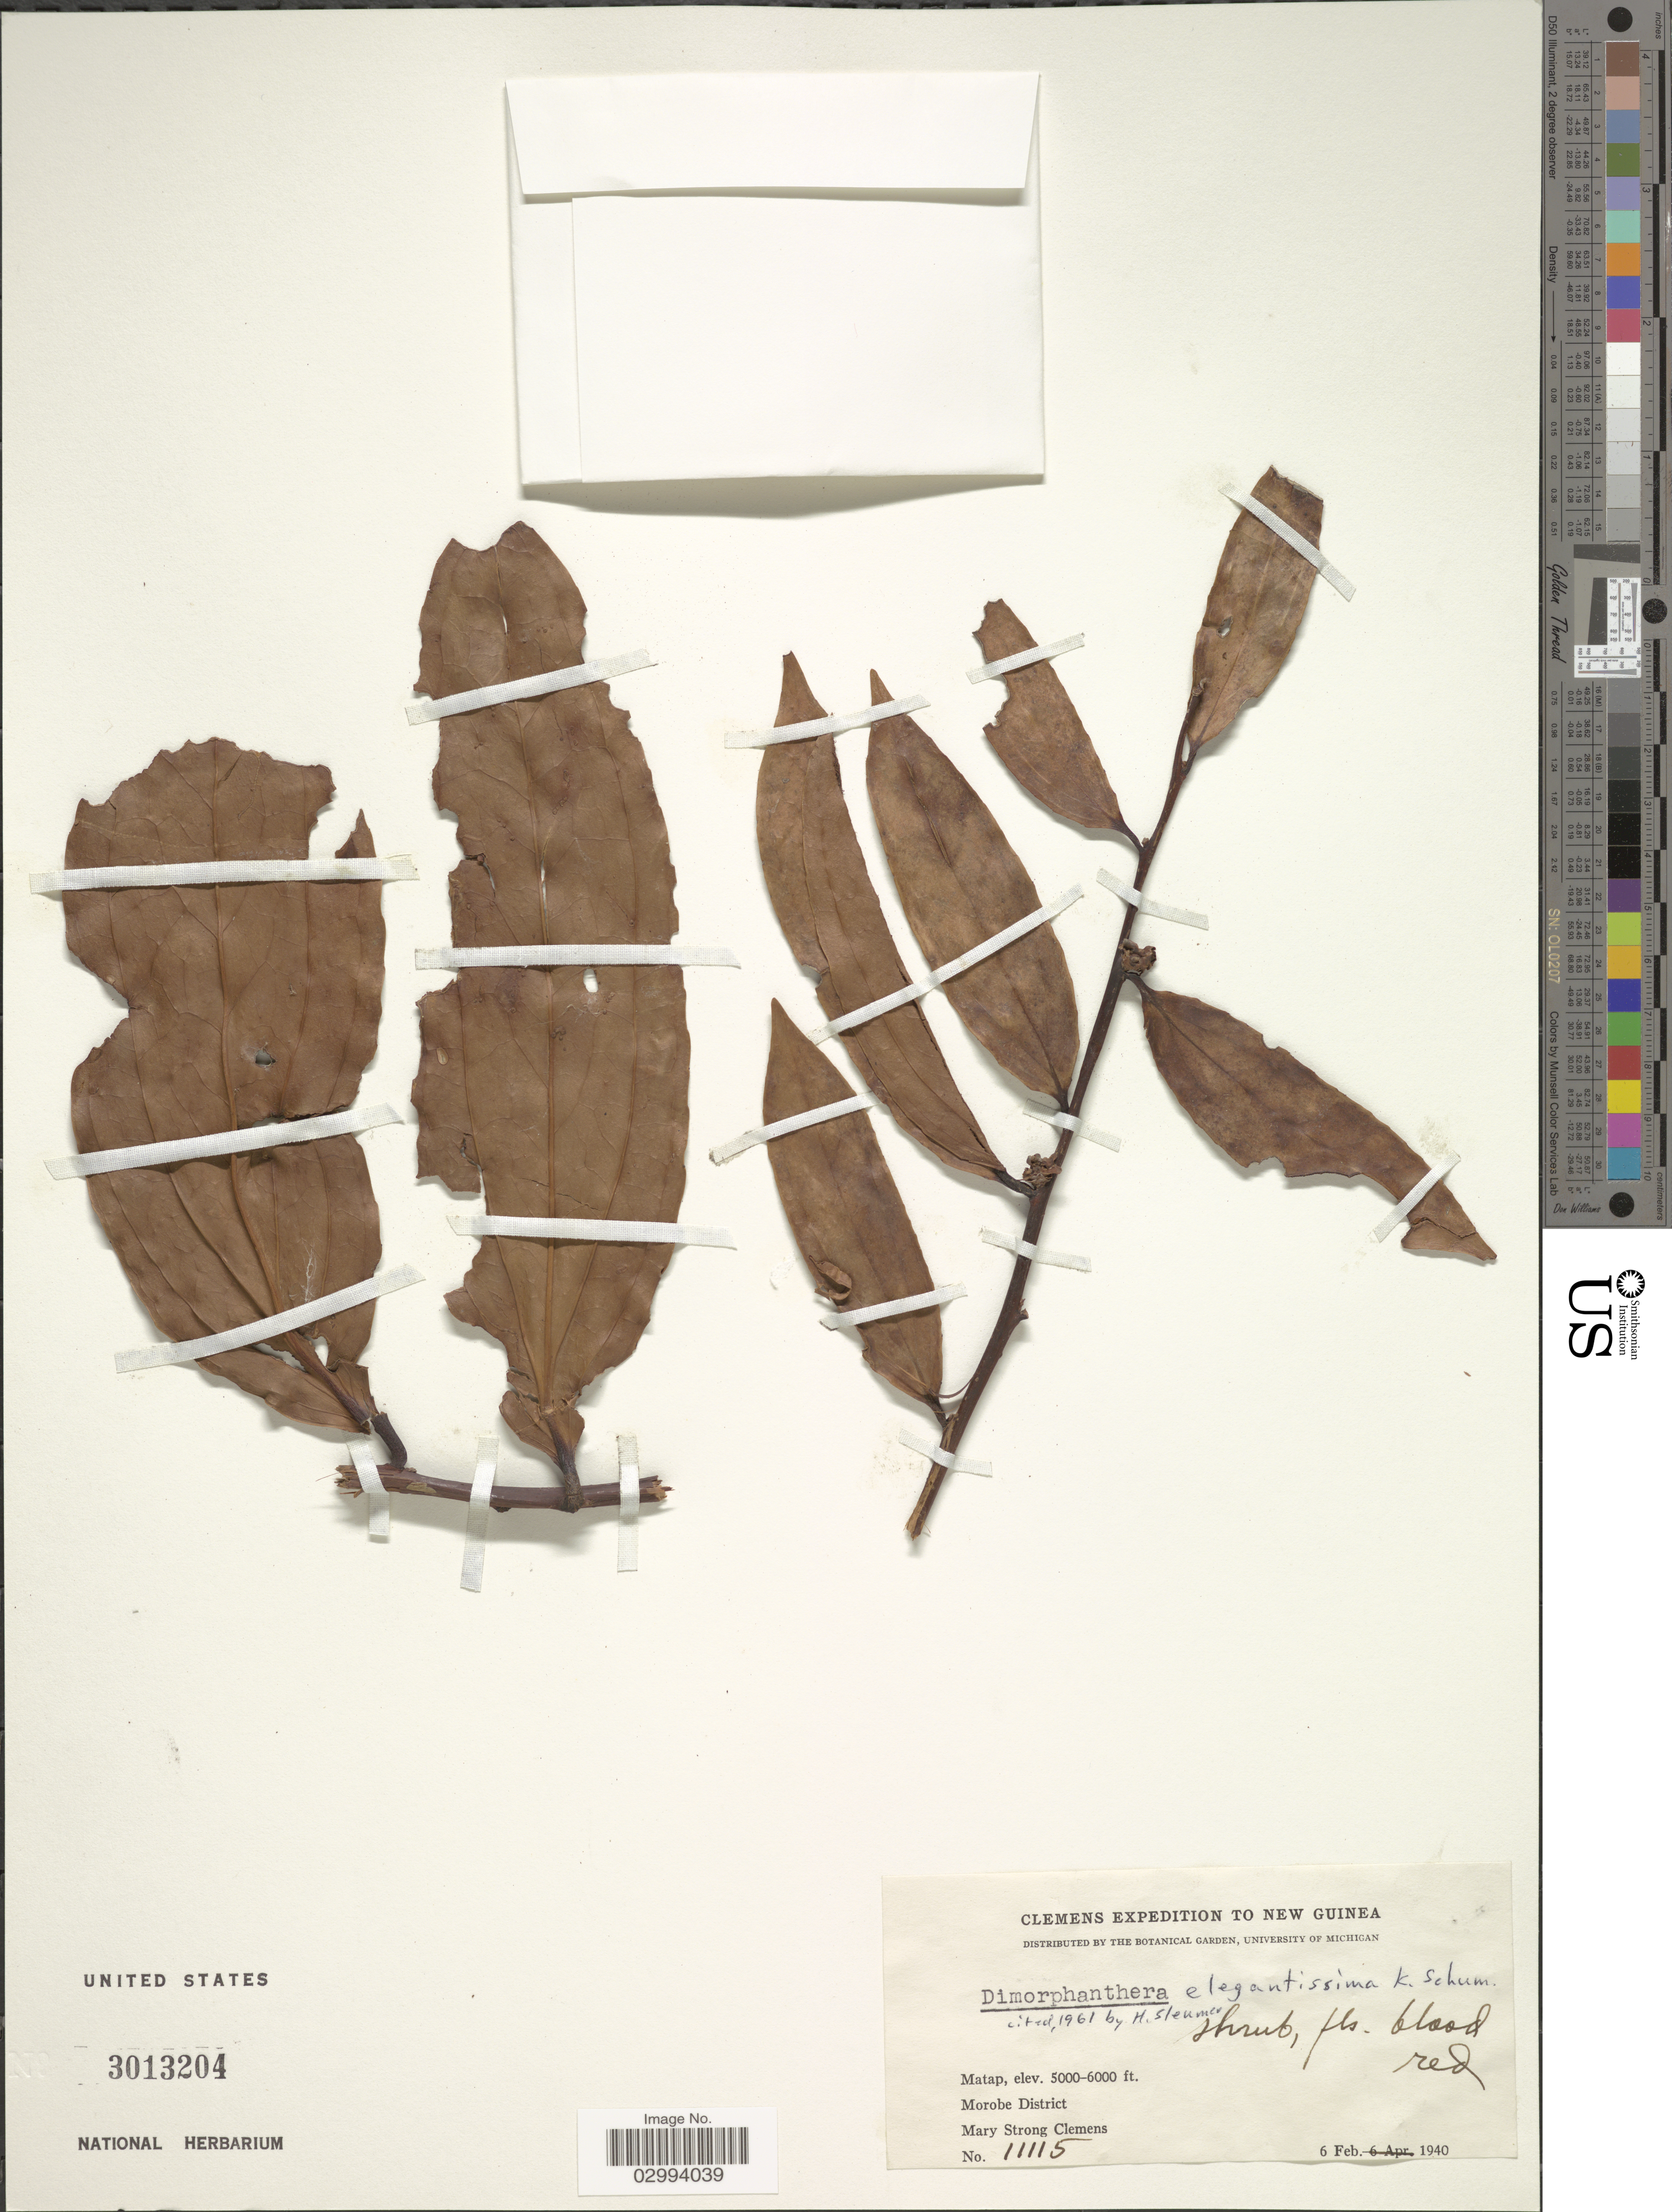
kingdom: Plantae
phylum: Tracheophyta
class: Magnoliopsida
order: Ericales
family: Ericaceae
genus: Dimorphanthera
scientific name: Dimorphanthera elegantissima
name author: K. Schum.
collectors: M. S. Clemens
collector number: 11115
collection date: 1940-02-06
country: Papua New Guinea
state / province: Morobe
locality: New Guinea, Matap, Morobe District.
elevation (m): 1524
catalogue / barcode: US 3013204